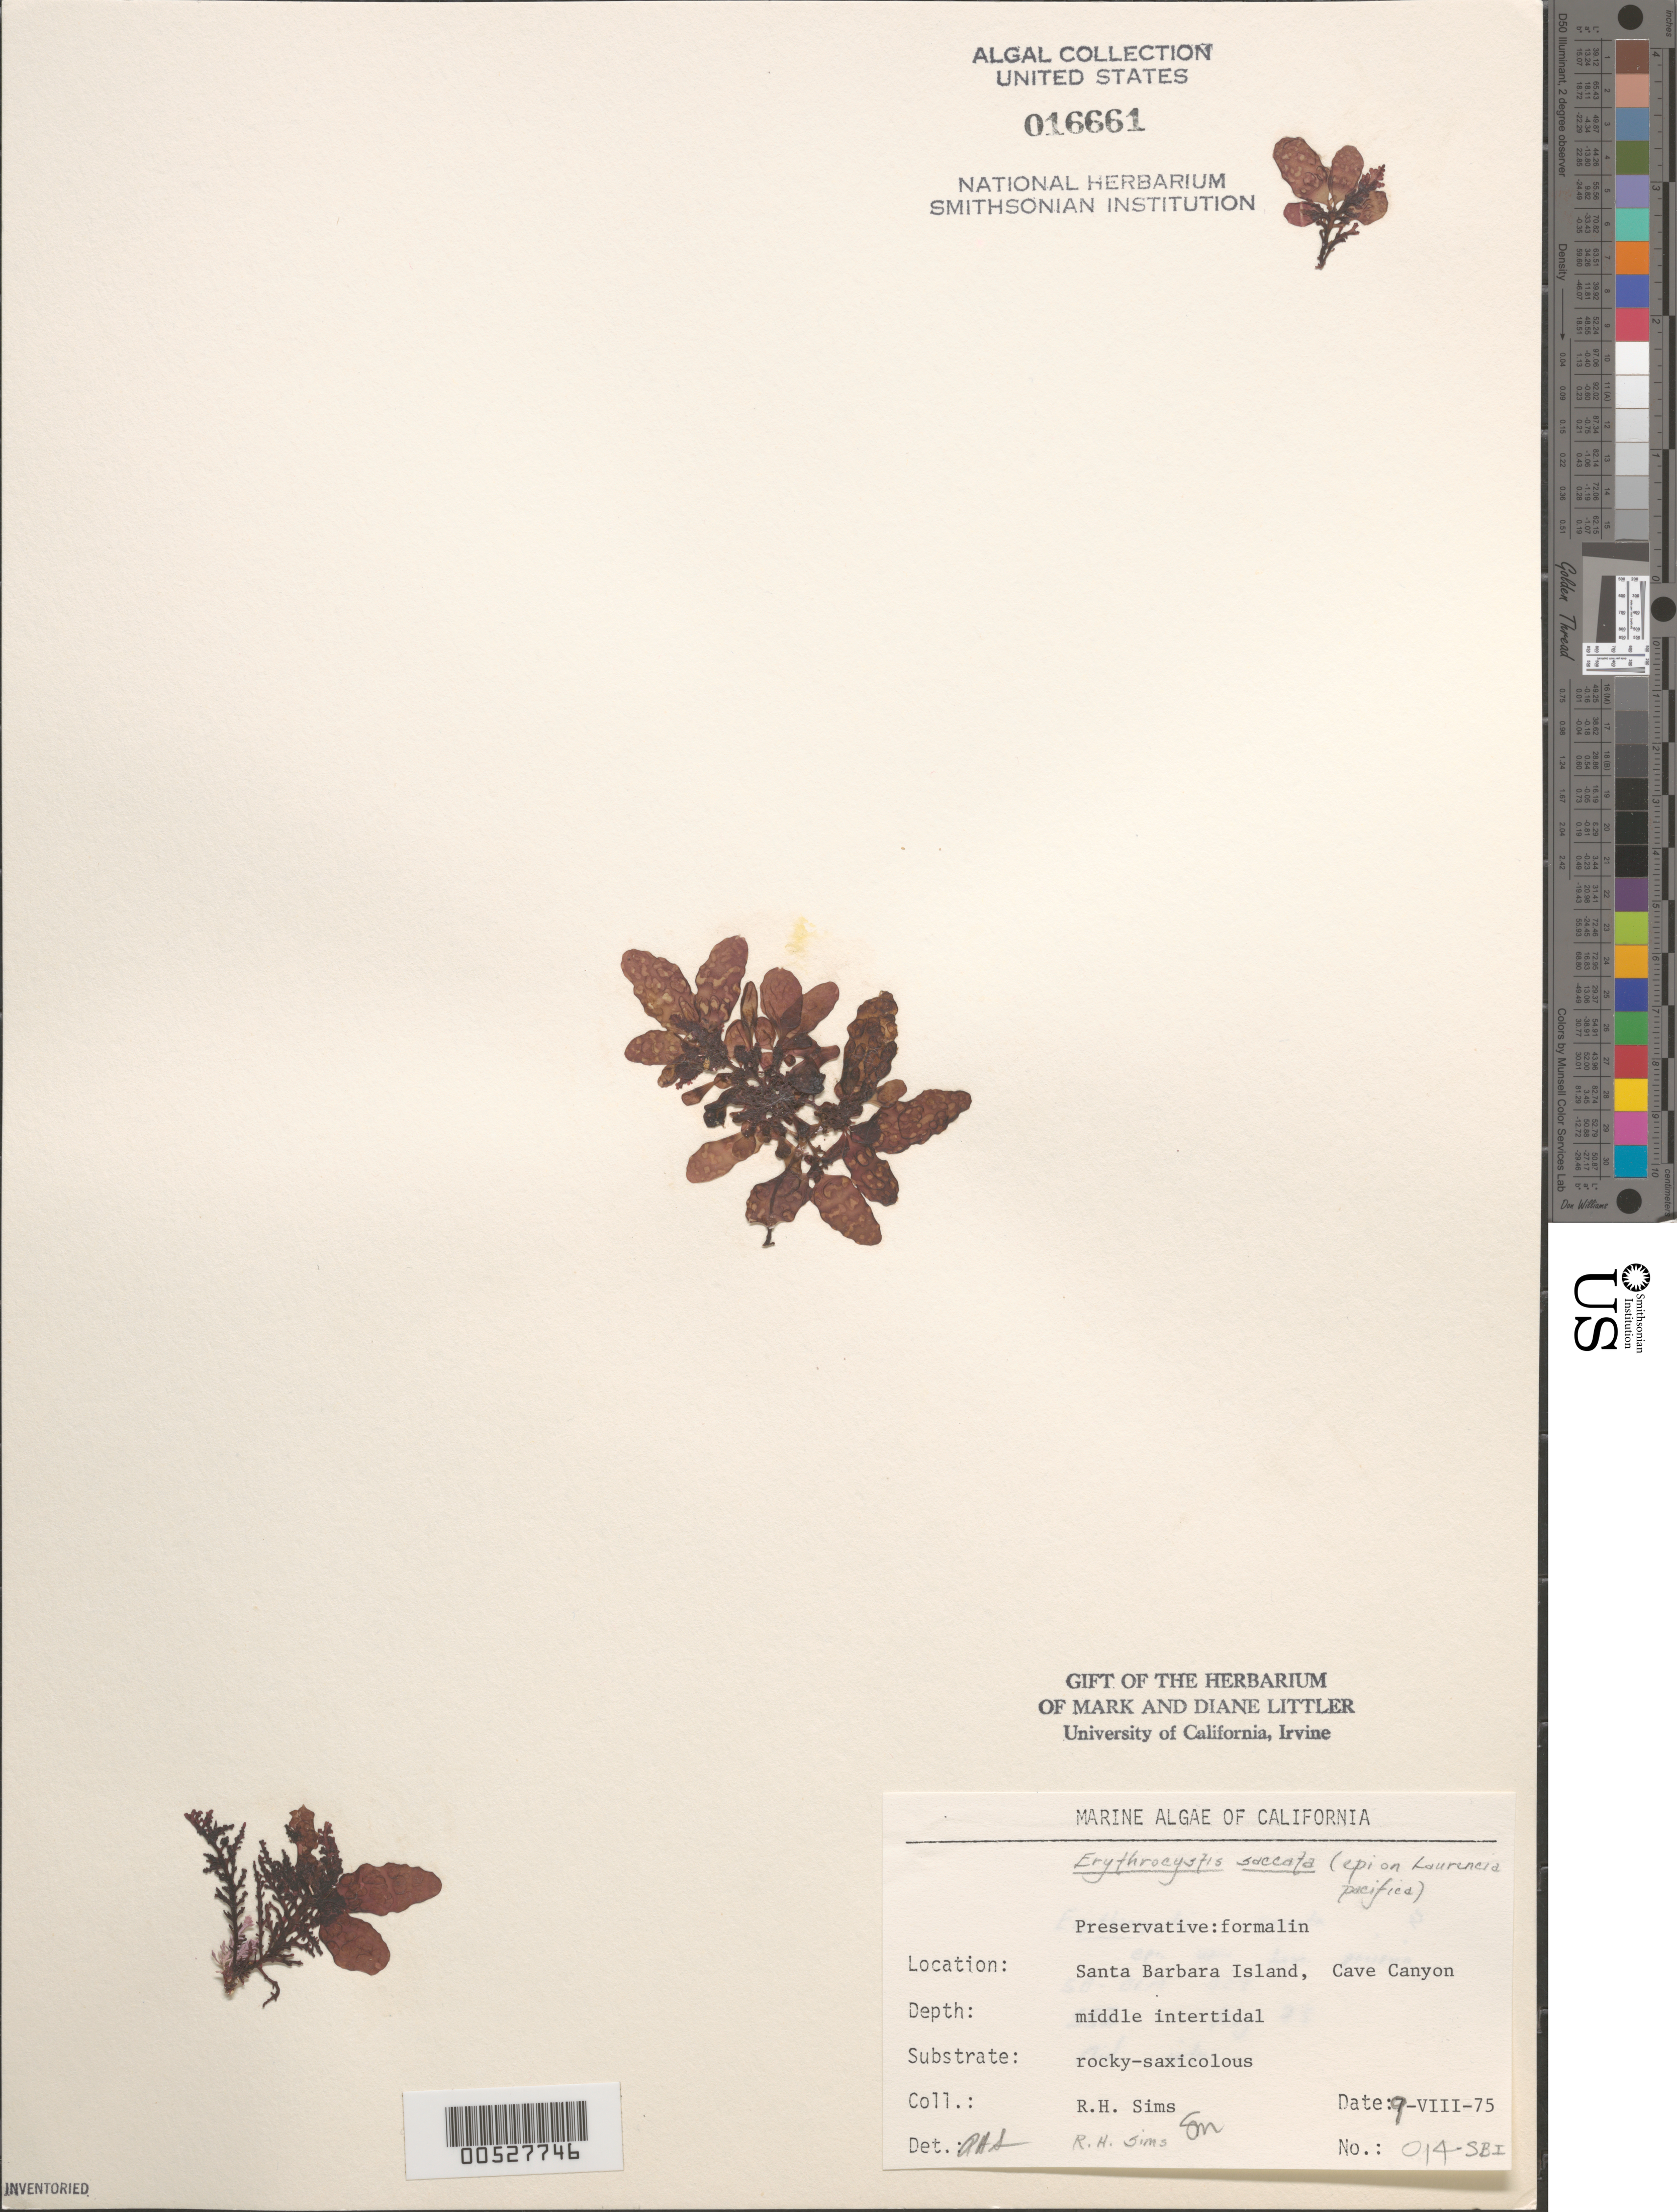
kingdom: Plantae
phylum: Rhodophyta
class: Florideophyceae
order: Ceramiales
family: Rhodomelaceae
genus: Erythrocystis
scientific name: Erythrocystis saccata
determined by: Sims, Robert H.; Murray, S. N.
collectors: R. H. Sims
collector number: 014-sbi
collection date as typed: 09 Aug 1975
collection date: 1975-08-09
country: United States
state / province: California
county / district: Santa Barbara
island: Santa Barbara Island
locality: Cave Canyon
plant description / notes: BLM-SOCALBIGHT Rocky Intertidal Survey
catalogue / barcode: US 16661